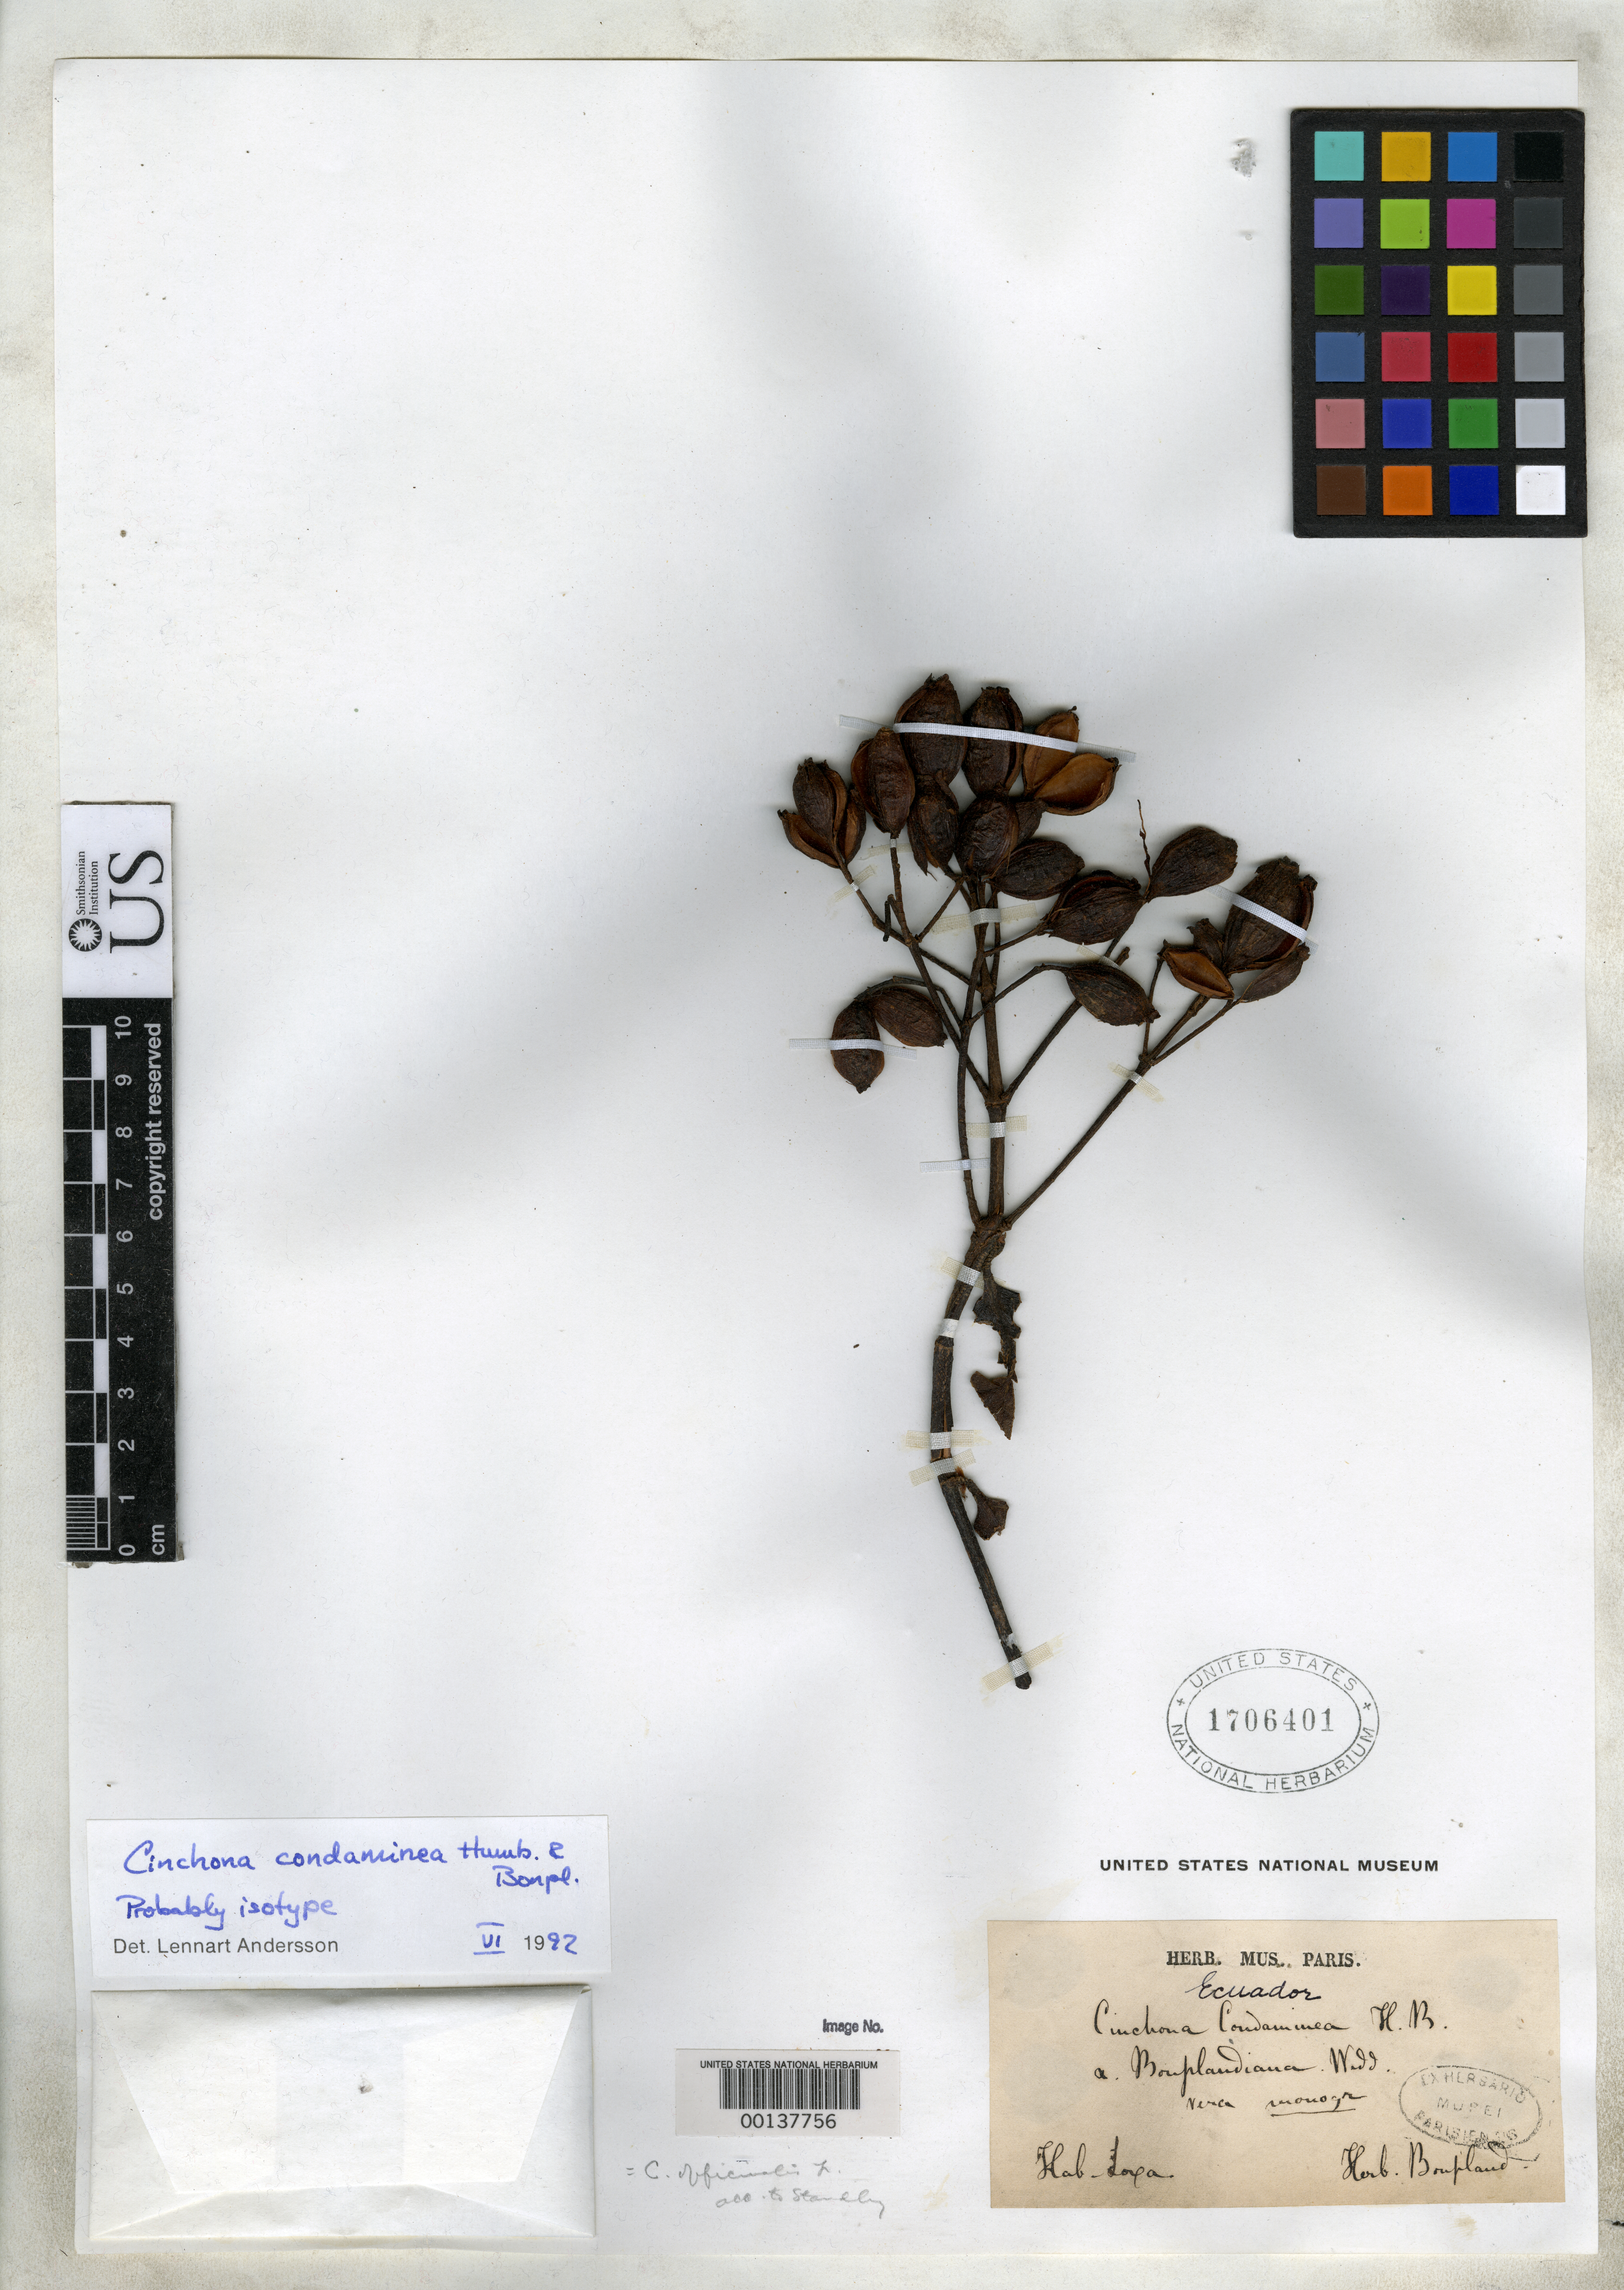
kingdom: Plantae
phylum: Tracheophyta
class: Magnoliopsida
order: Gentianales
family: Rubiaceae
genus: Cinchona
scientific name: Cinchona condaminea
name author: Humb. & Bonpl.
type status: Possible Isotype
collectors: F. W. Humboldt & A. J. A. Bonpland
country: Ecuador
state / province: Loja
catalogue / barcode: US 1706401